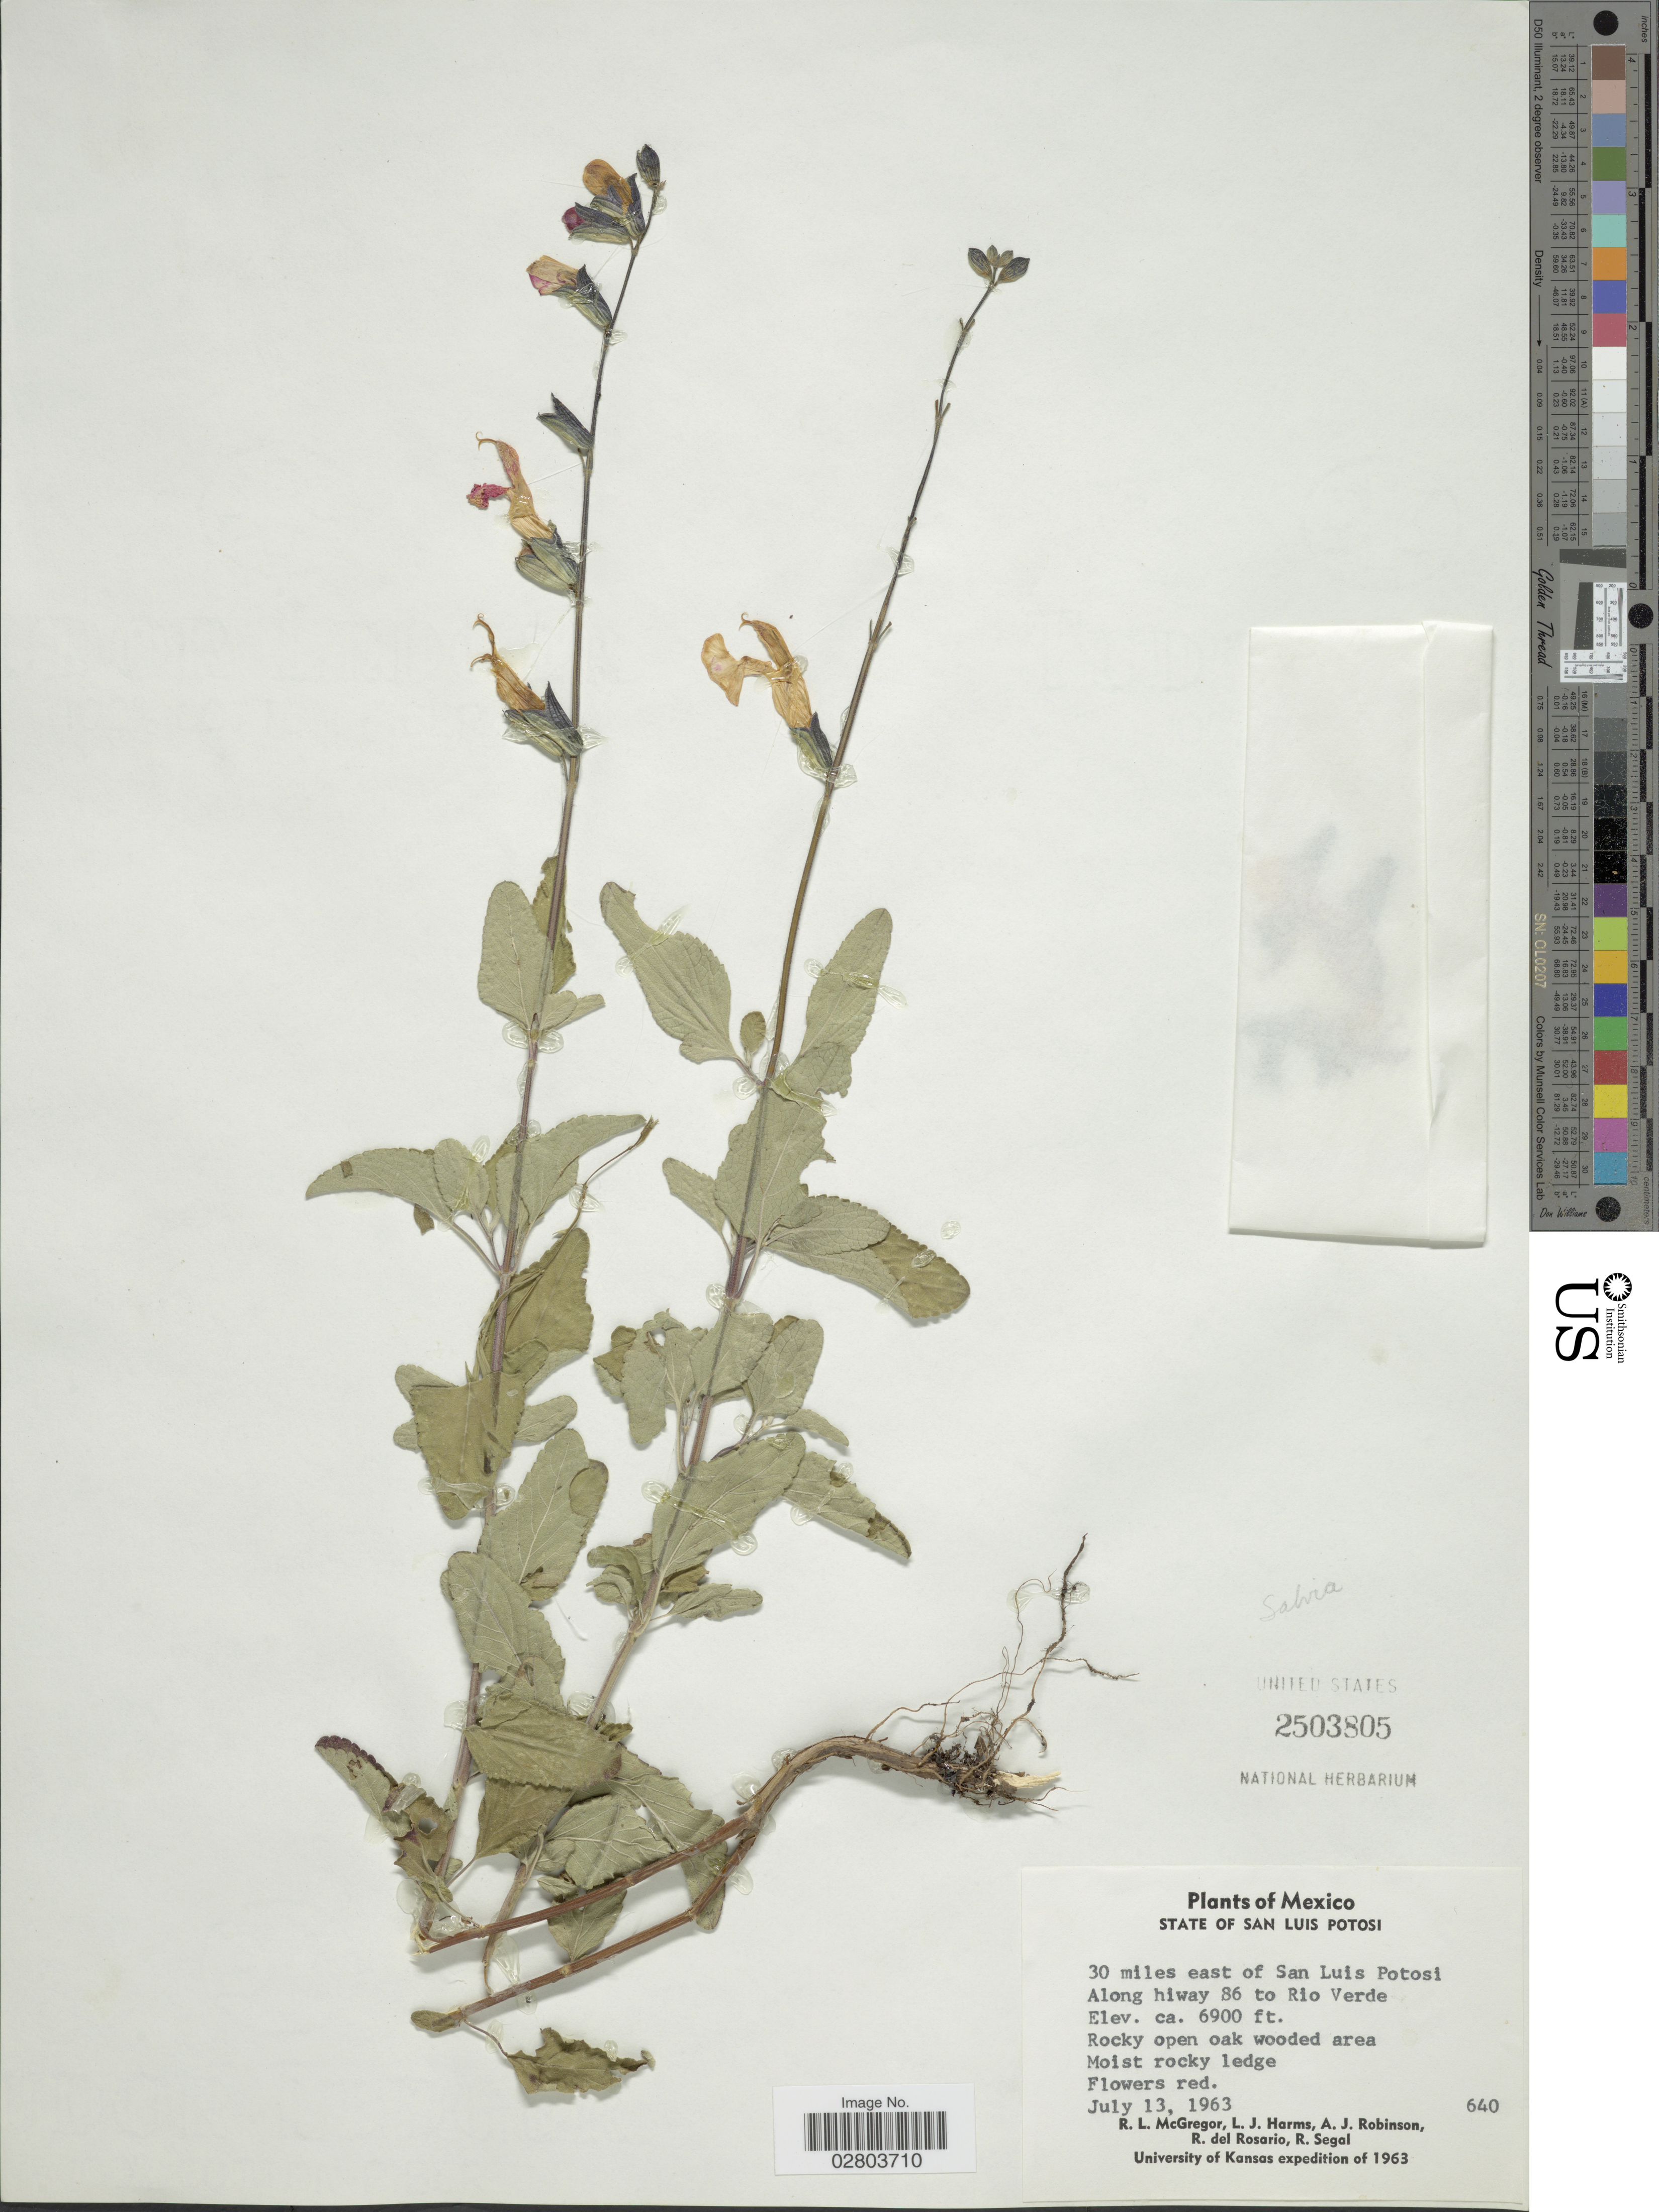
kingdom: Plantae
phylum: Tracheophyta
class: Magnoliopsida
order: Lamiales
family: Lamiaceae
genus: Salvia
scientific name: Salvia sp.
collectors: R. McGregor, L. Harms, A. J. Robinson, R. del Rosario & R. Segal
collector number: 640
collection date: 1963-07-13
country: Mexico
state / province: San Luis Potosí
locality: State of San Luis Potosi. 30 miles east of San Luis Potosi. Along hiway 86 to Rio Verde.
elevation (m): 2103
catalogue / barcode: US 2503805